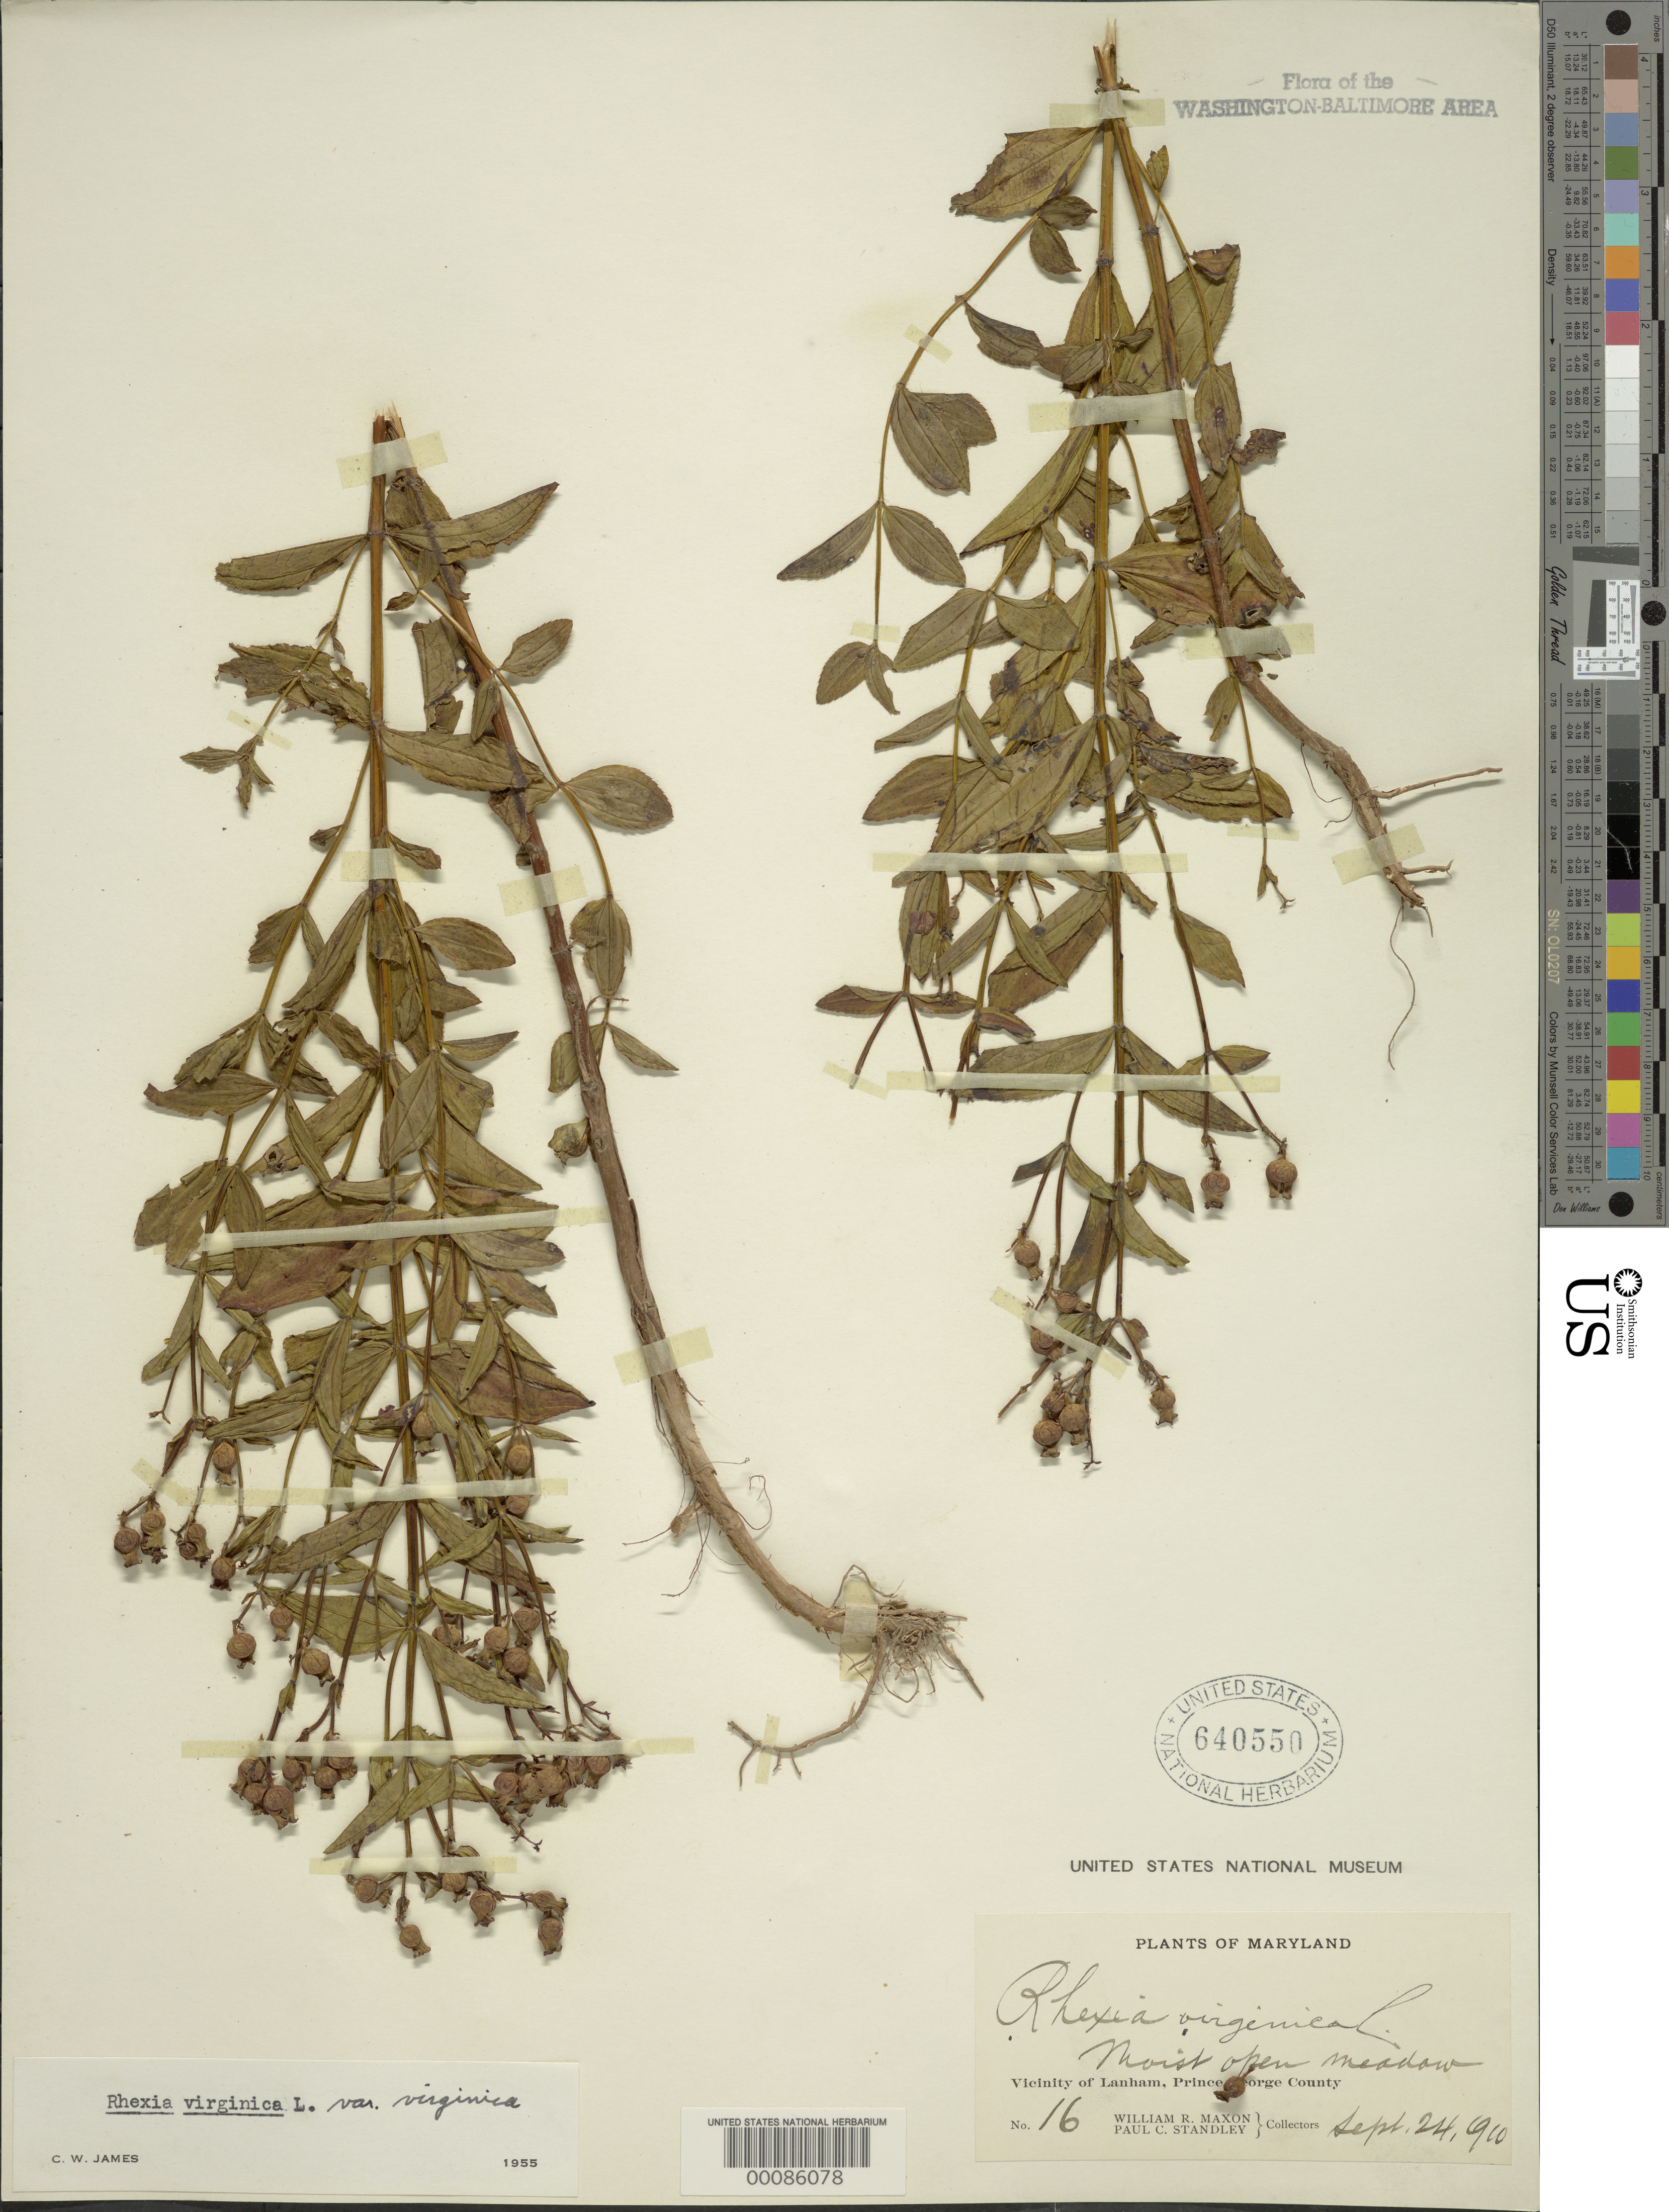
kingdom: Plantae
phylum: Tracheophyta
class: Magnoliopsida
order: Myrtales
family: Melastomataceae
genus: Rhexia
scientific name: Rhexia virginica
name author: L.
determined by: James, C. W.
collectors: W. R. Maxon & P. C. Standley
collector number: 16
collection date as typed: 24 Sep 1910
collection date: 1910-09-24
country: United States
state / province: Maryland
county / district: Prince George's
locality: Vicinity of Lanham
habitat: Moist open meadow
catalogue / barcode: US 640550